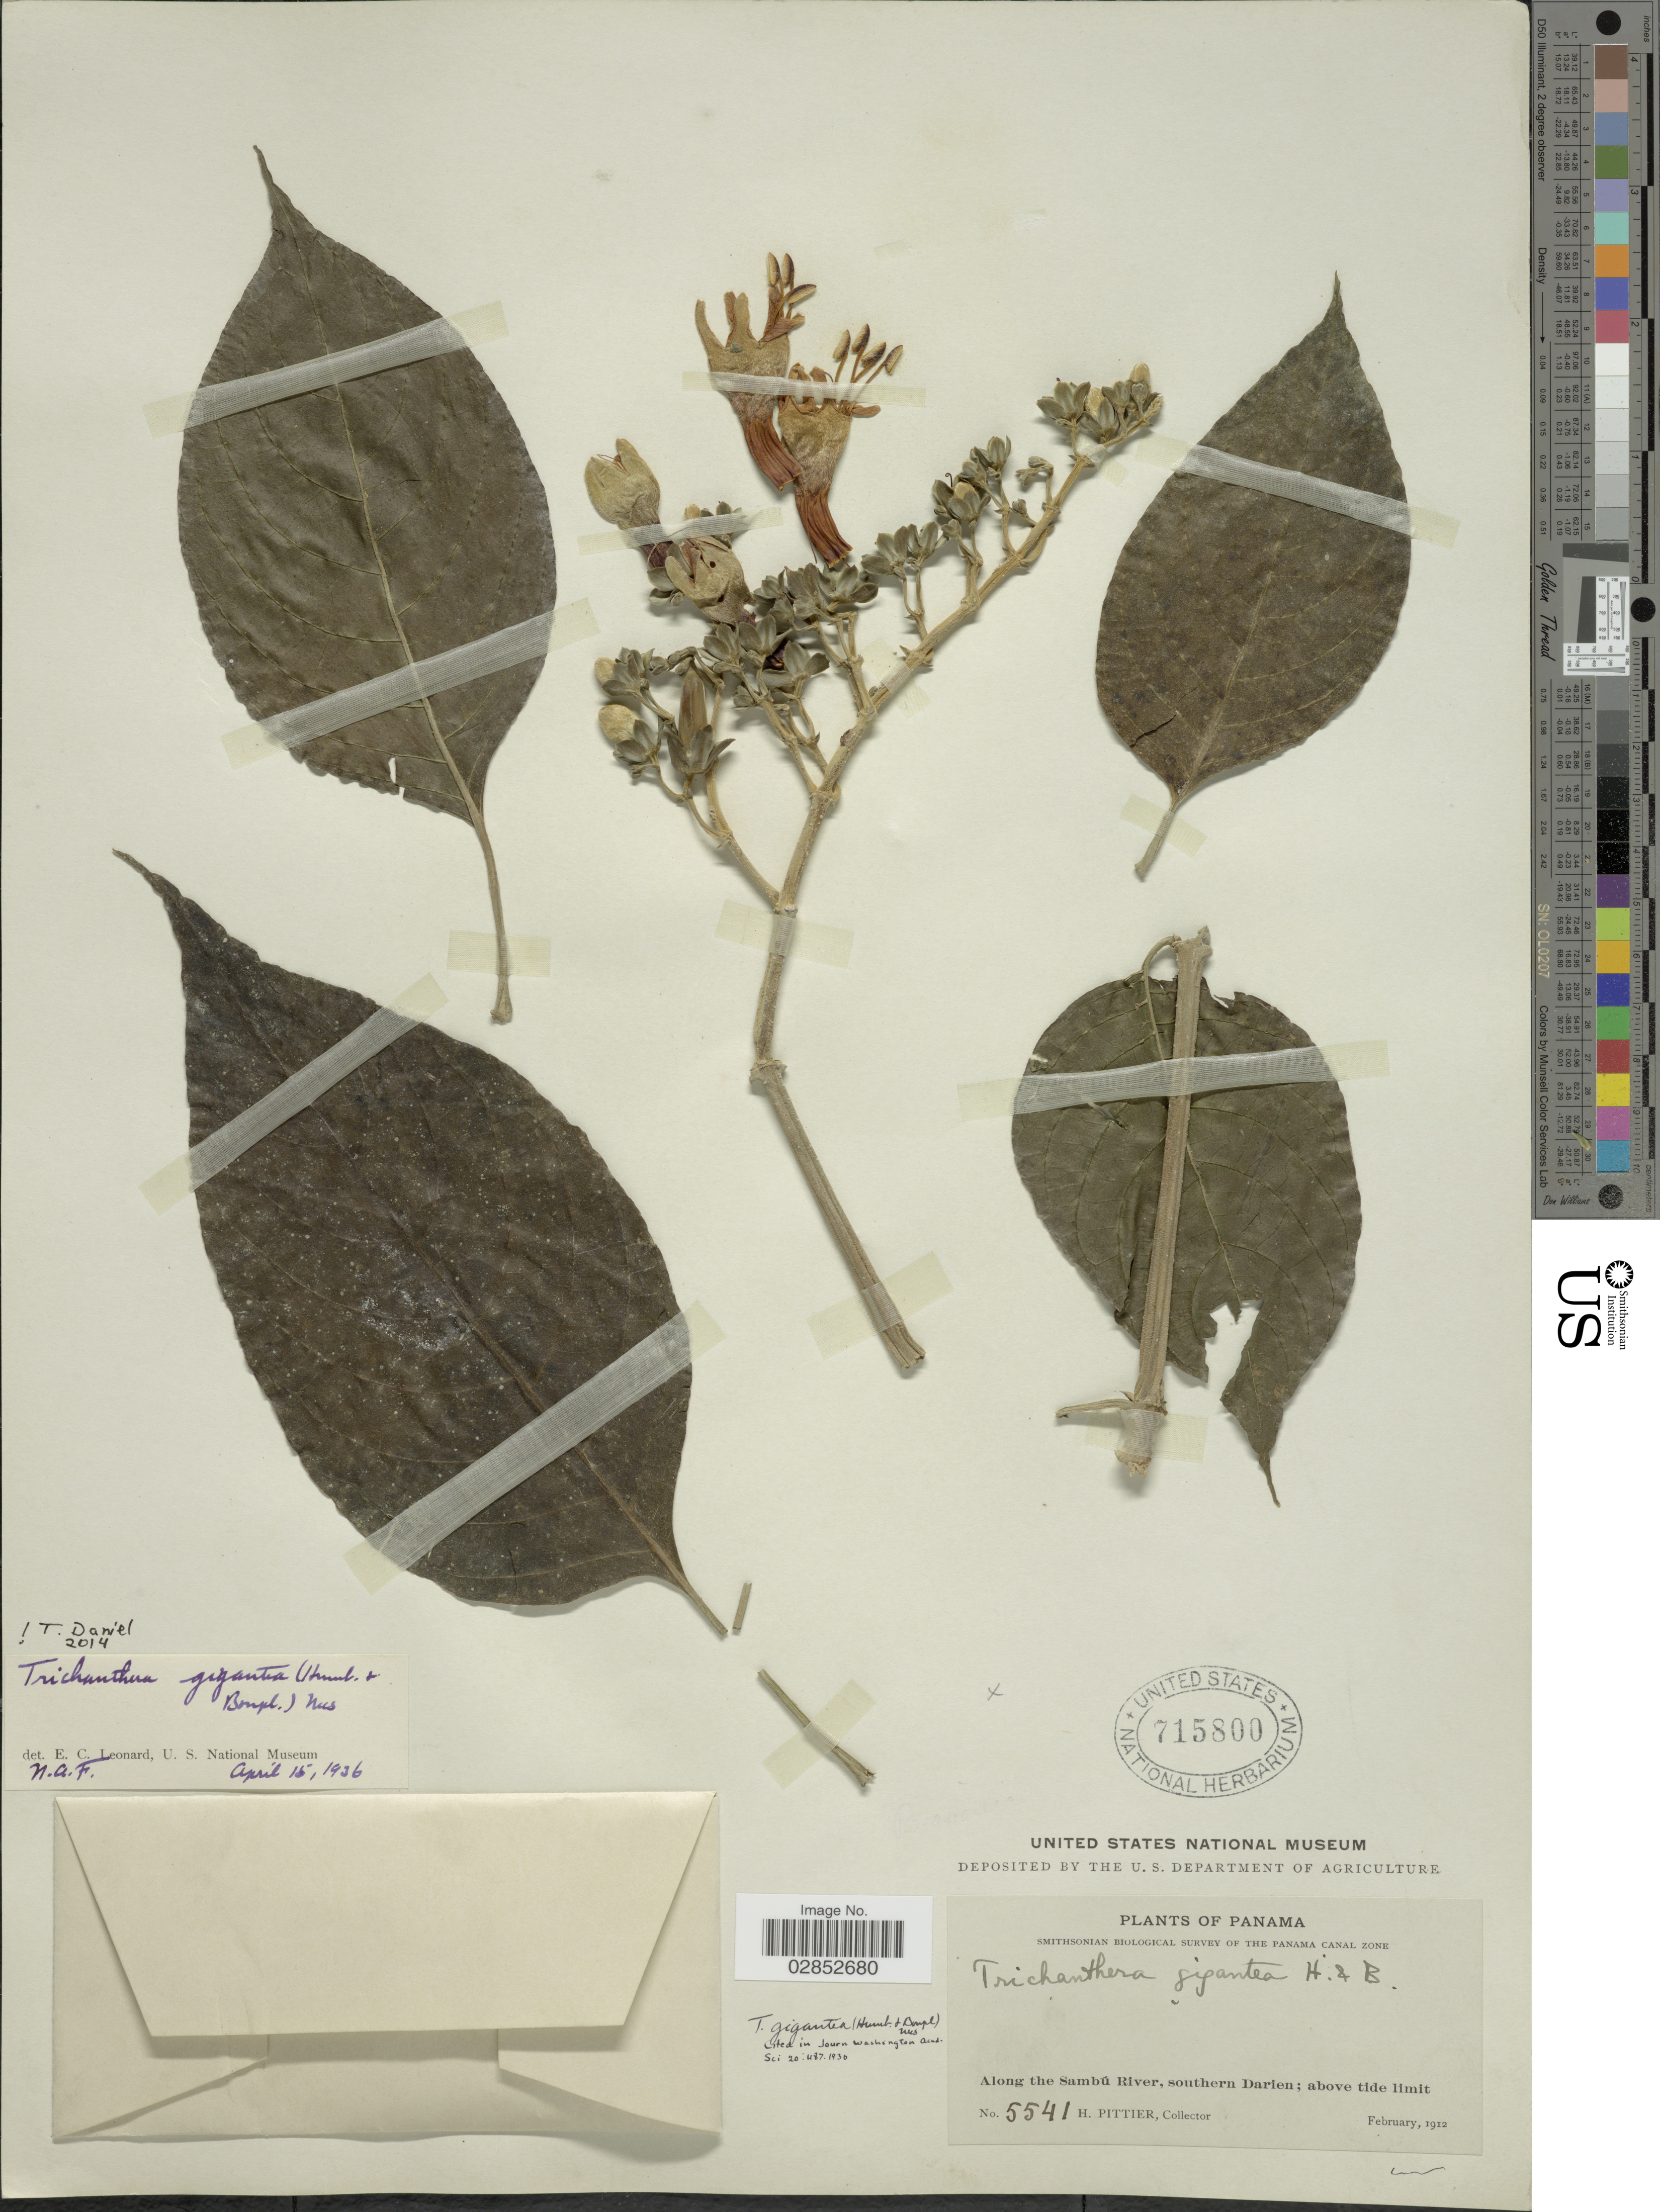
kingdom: Plantae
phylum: Tracheophyta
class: Magnoliopsida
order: Lamiales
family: Acanthaceae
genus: Trichanthera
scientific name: Trichanthera gigantea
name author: (Bonpl.) Nees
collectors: H. F. Pittier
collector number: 5541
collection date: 1912-02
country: Panama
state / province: Darién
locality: Along the Sambú River, southern Darien.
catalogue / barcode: US 715800